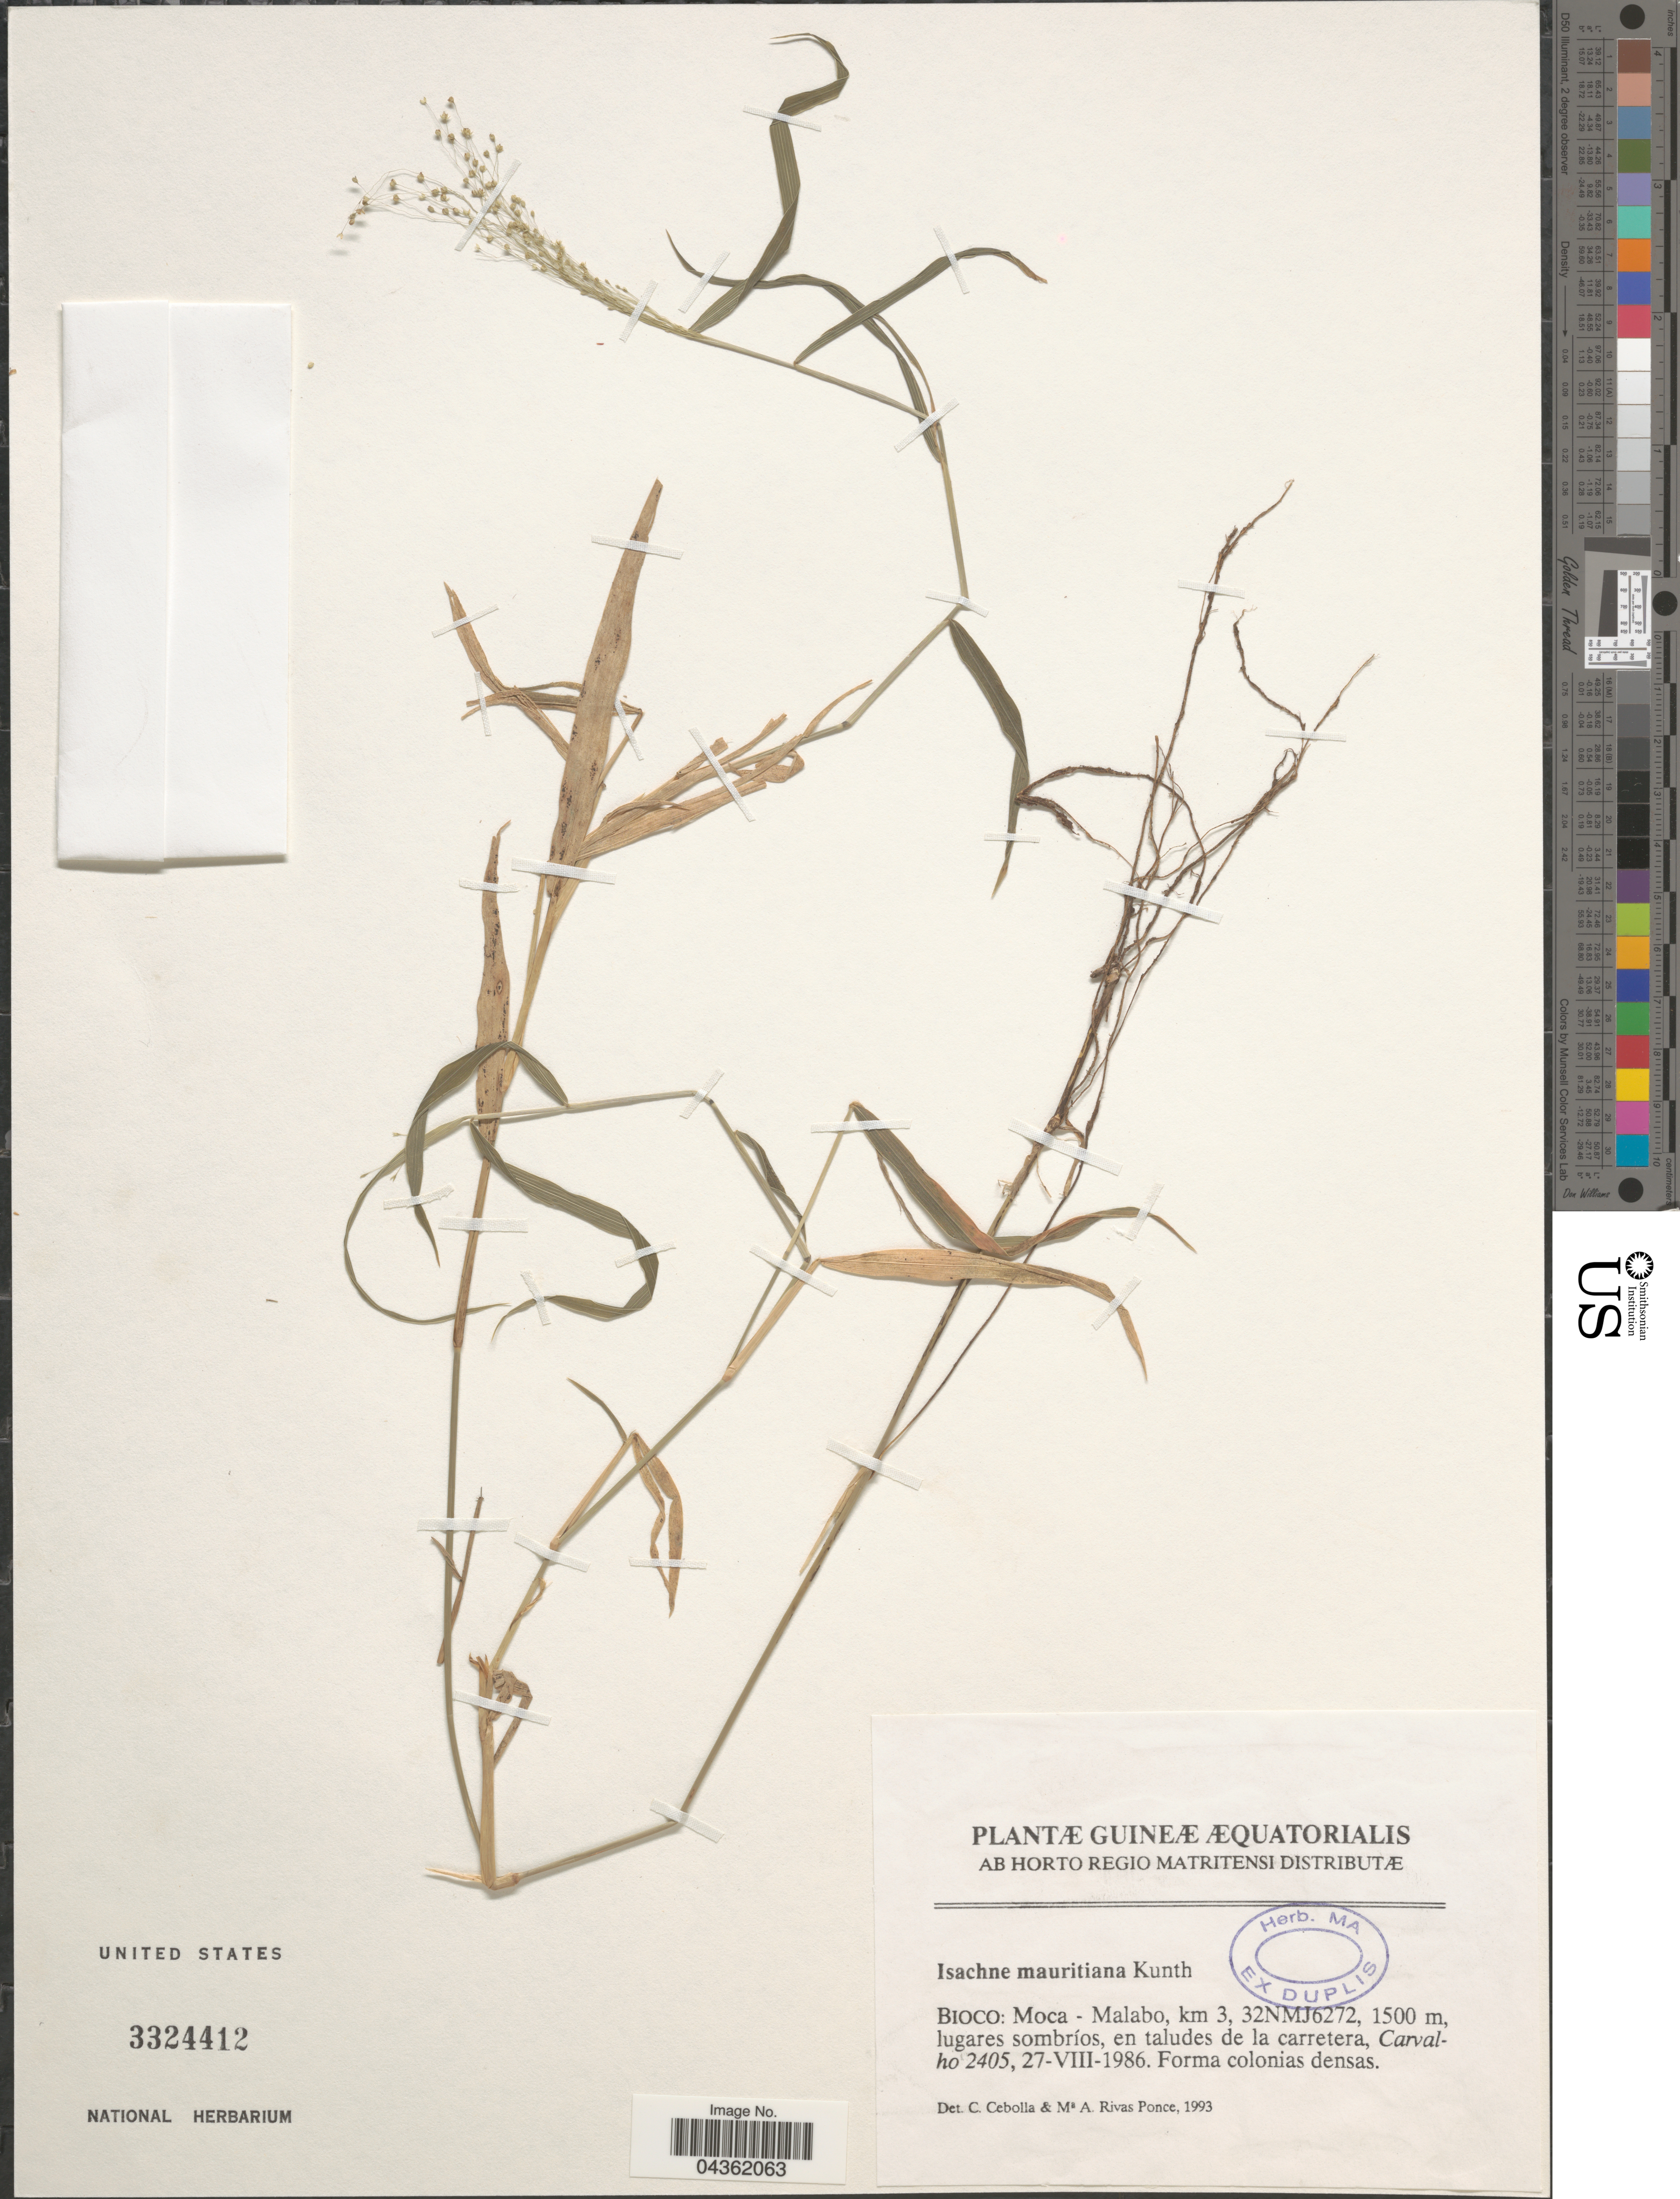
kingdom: Plantae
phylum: Tracheophyta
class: Liliopsida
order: Poales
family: Poaceae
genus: Isachne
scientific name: Isachne mauritiana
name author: Kunth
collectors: Carvalho, --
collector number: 2405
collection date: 1986-08-27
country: Equatorial Guinea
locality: Guineæ Æquatorialis. Bioco: Moca - Malabo, km 3, 32NMJ6272.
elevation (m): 1500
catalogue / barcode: US 3324412